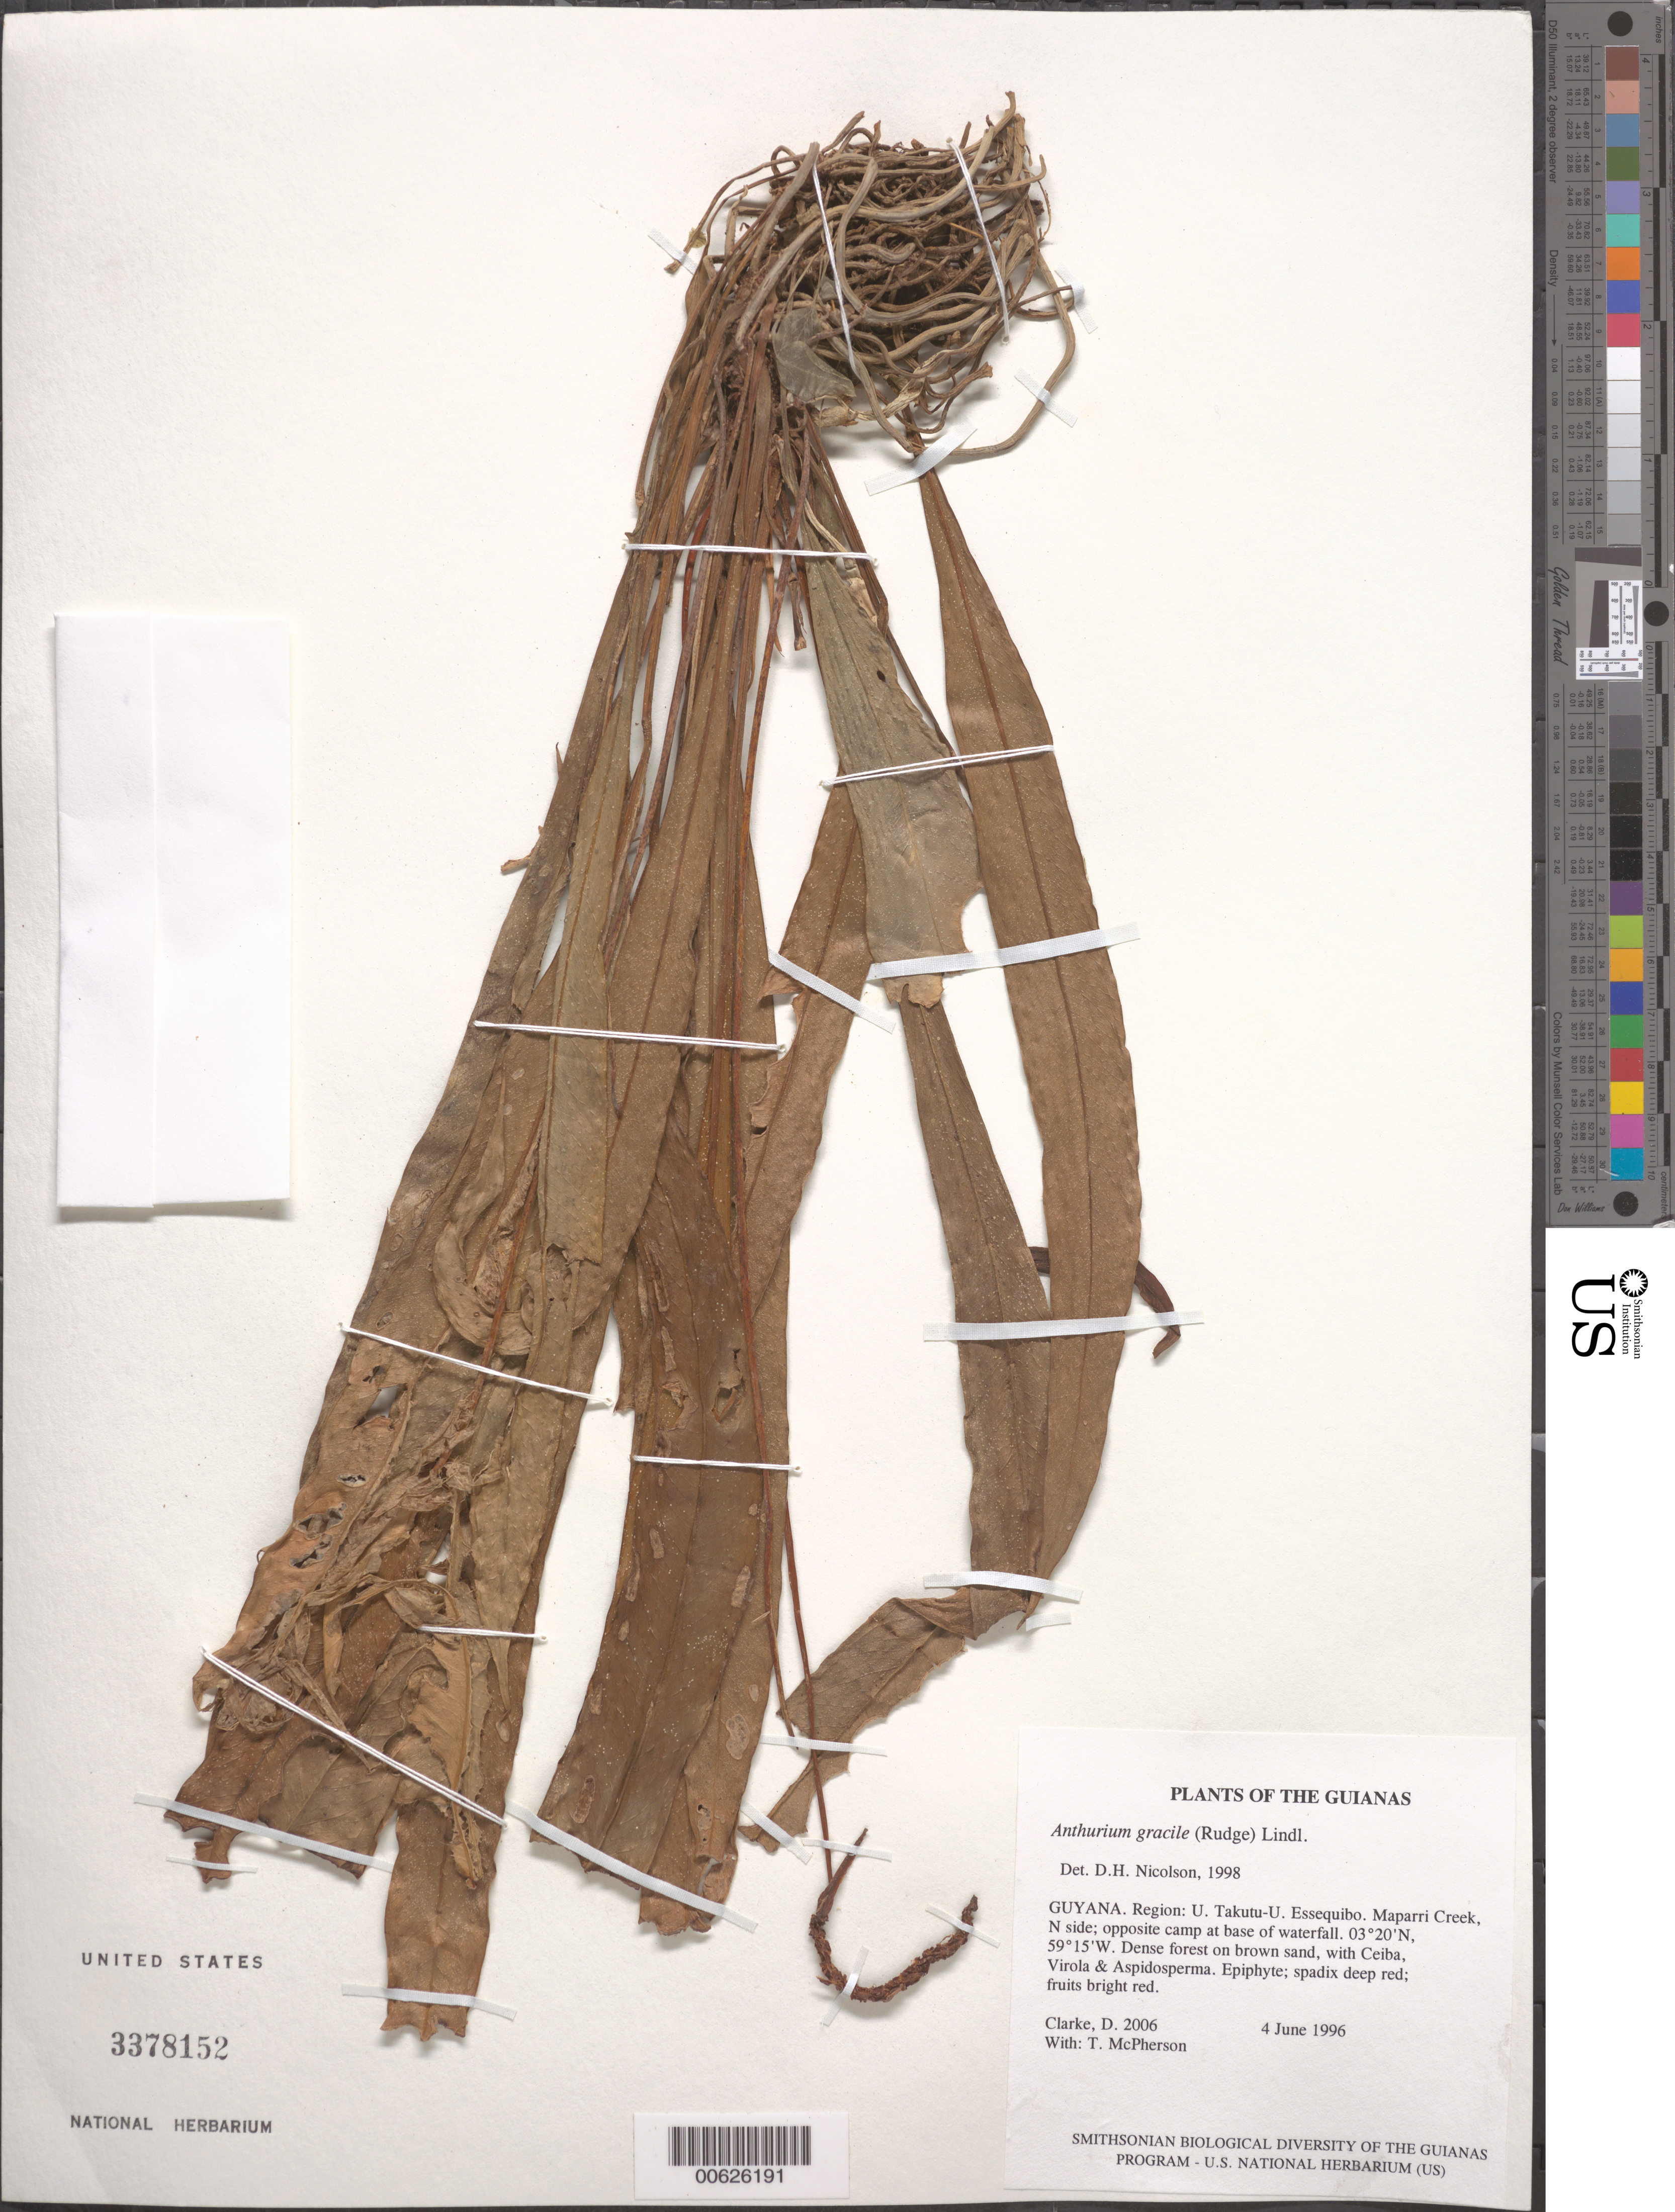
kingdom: Plantae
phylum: Tracheophyta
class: Liliopsida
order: Alismatales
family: Araceae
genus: Anthurium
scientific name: Anthurium gracile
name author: (Rudge) Schott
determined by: Nicolson, Dan H.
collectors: H. D. Clarke & T. McPherson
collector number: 2006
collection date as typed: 5 June 1996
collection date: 1996-06-05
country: Guyana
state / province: U. Takutu-U. Essequibo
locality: Maparri Creek, N side; opposite camp at base of waterfall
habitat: Streamside vegetation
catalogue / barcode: US 3378152